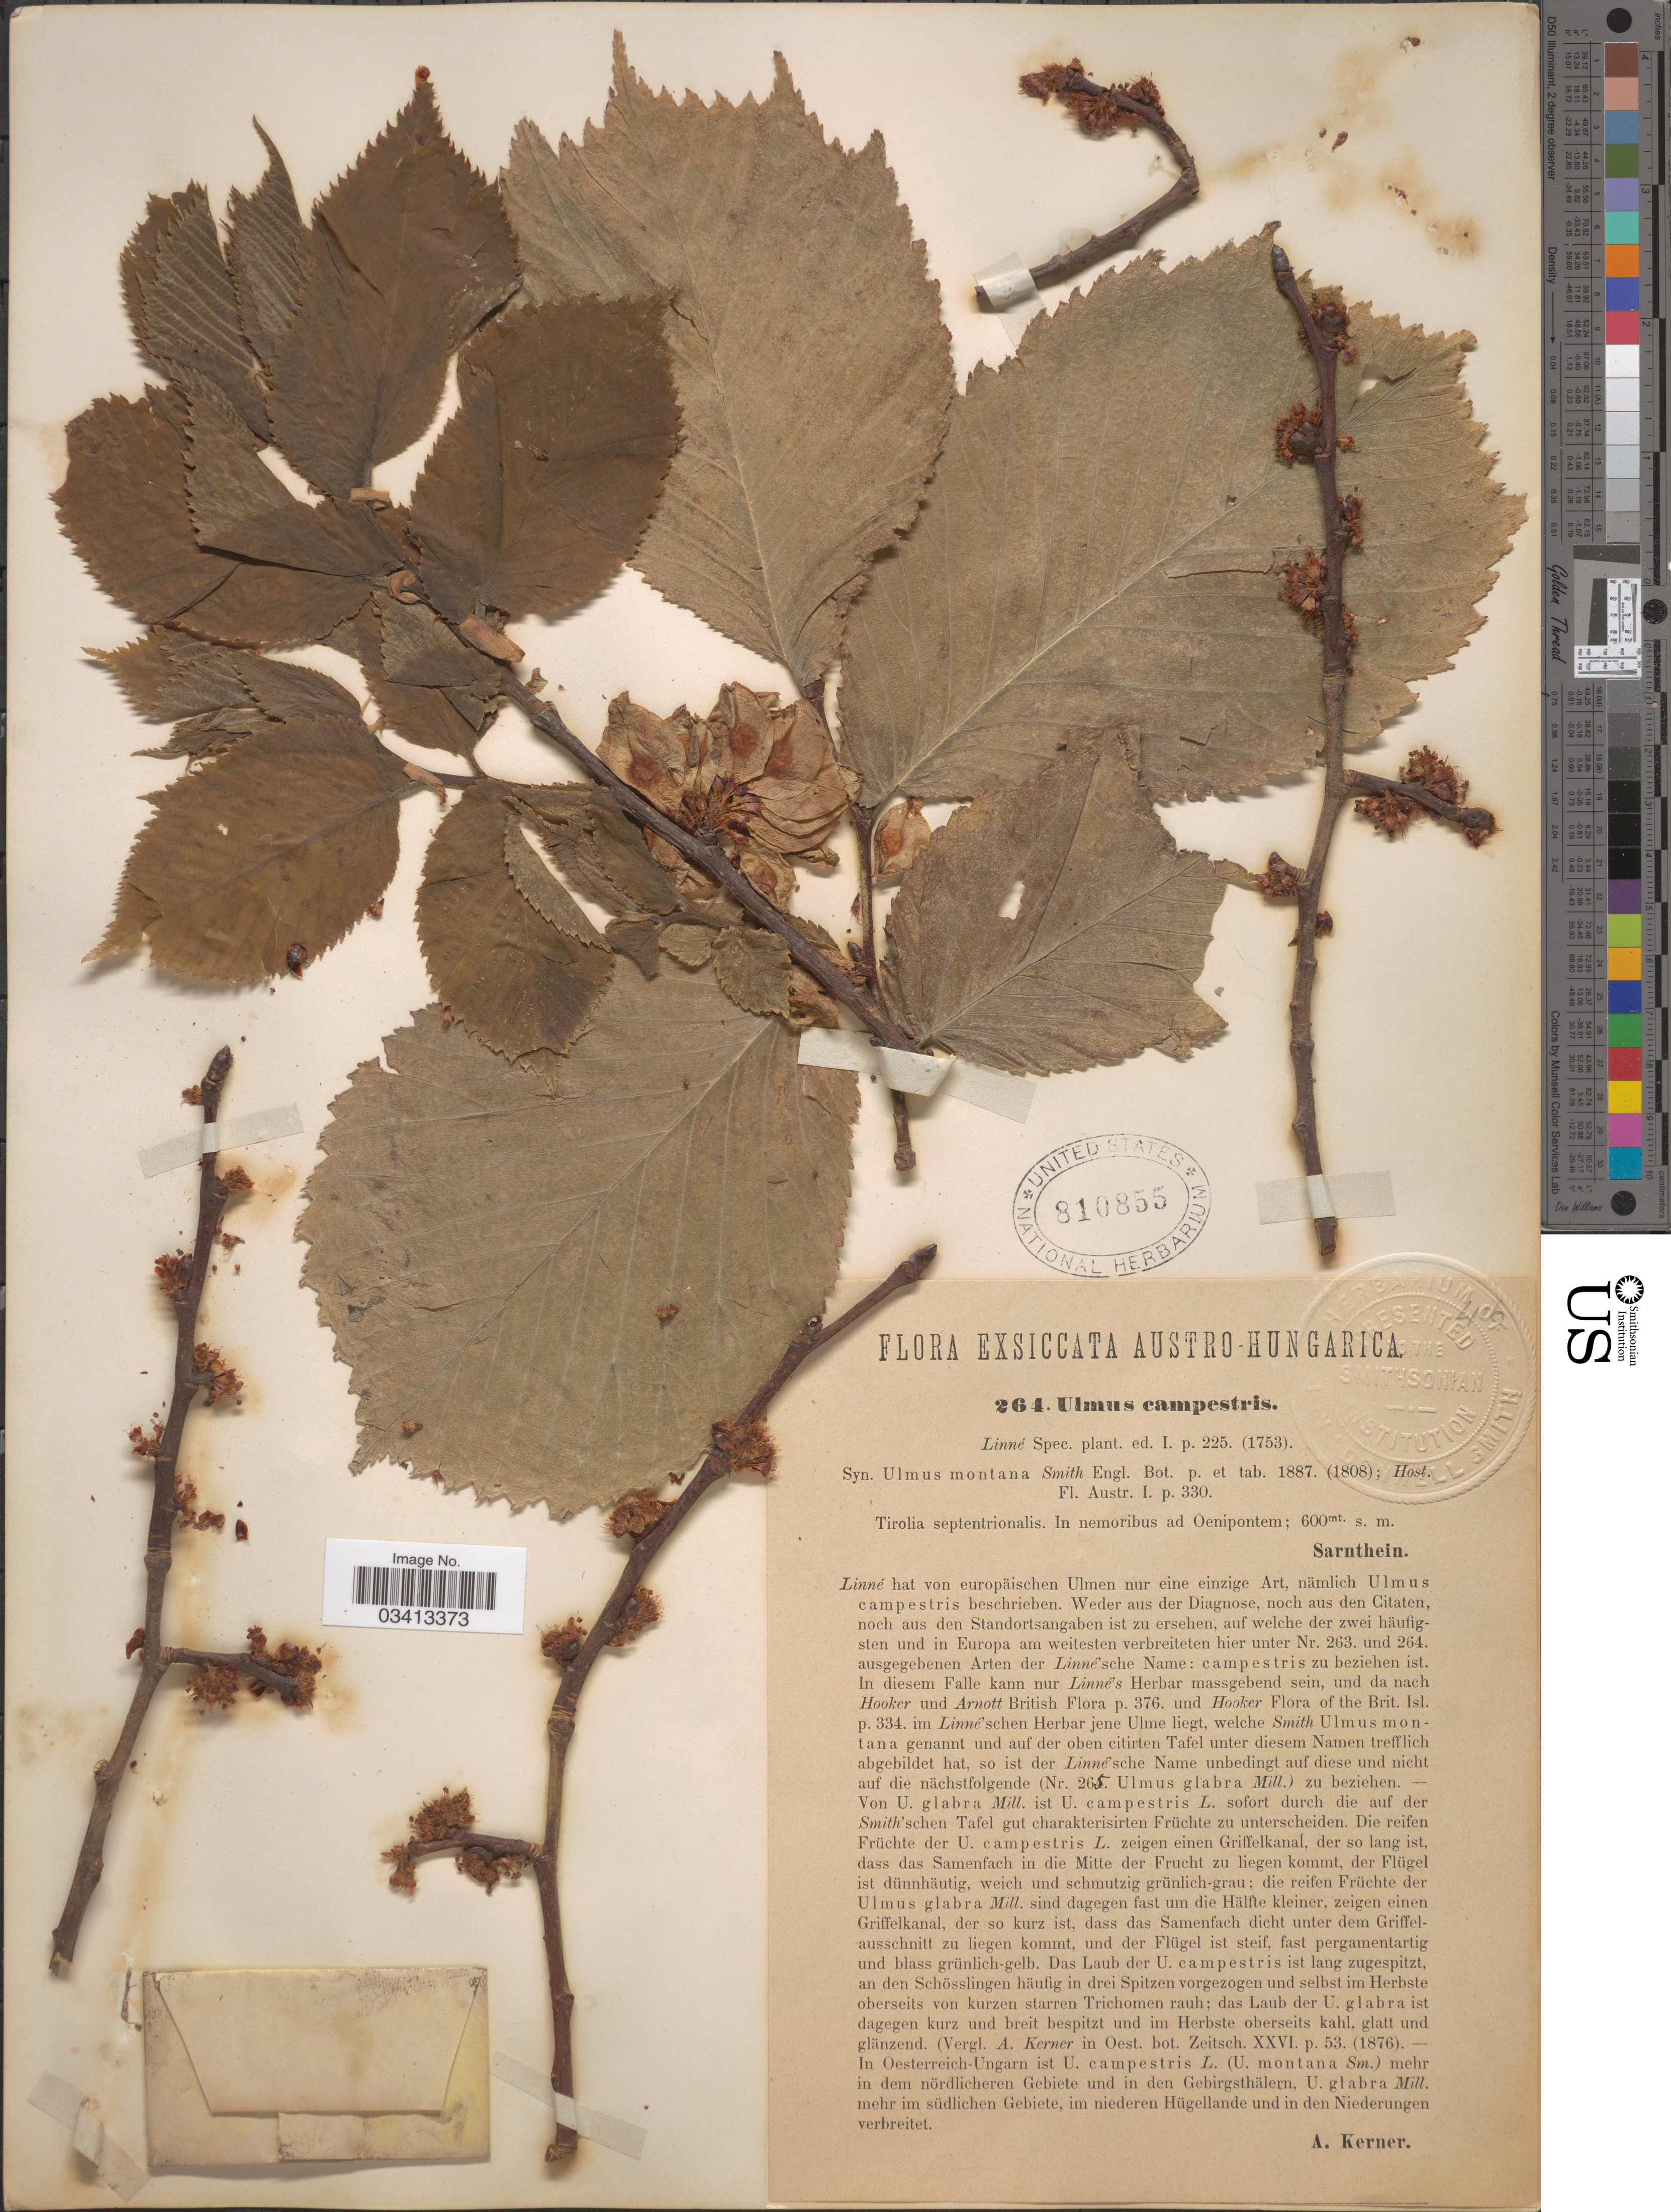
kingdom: Plantae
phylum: Tracheophyta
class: Magnoliopsida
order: Rosales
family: Ulmaceae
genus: Ulmus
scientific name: Ulmus campestris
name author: L.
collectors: -. Sarnthein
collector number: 264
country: Austria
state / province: Tirol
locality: Austro-Hungarica. Tirolia septentrionalis. In nemoribus ad Oenipontem.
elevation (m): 600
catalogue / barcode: US 810855